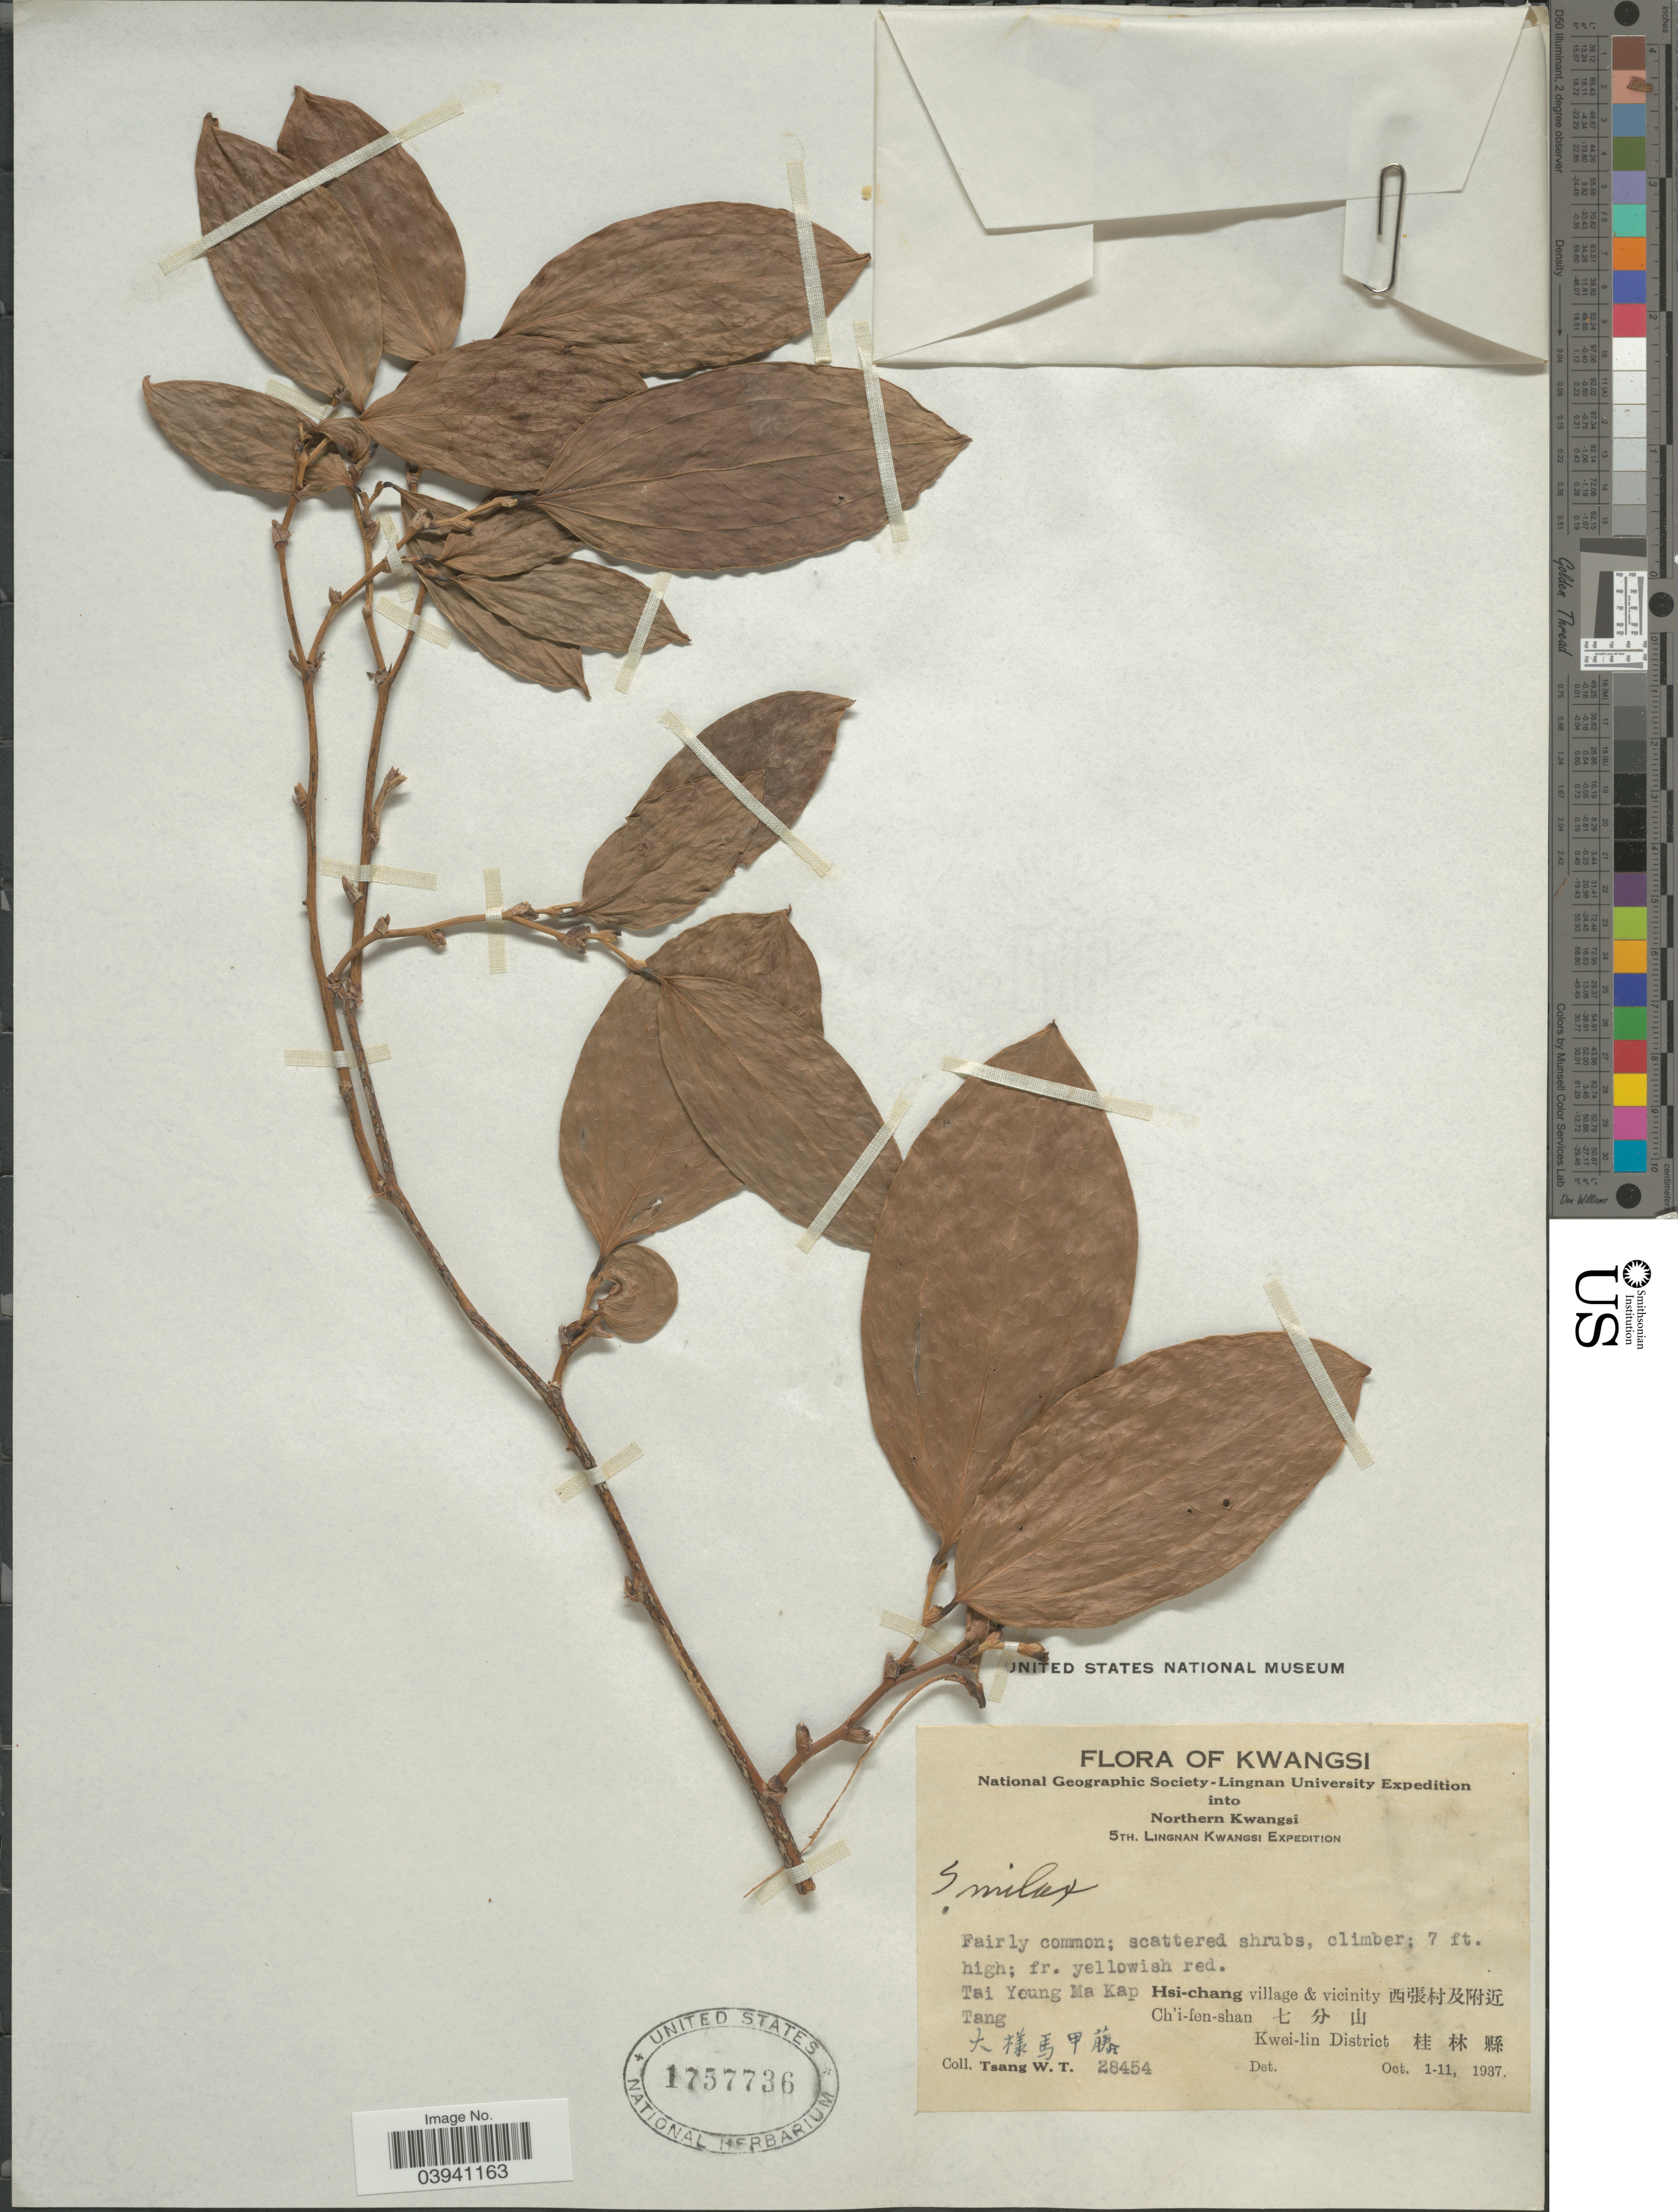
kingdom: Plantae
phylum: Tracheophyta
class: Liliopsida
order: Liliales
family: Smilacaceae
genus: Smilax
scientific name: Smilax sp.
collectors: W. T. Tsang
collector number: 28454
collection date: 1937-10-01/1937-10-11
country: China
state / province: Guangxi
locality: Northern Kwangsi. Tai Yeung Ma Kap Tang X. Hsi-chang village & vicinity X. Ch'i-fen-shan X. Kwei-lin District X.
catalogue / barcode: US 1757736